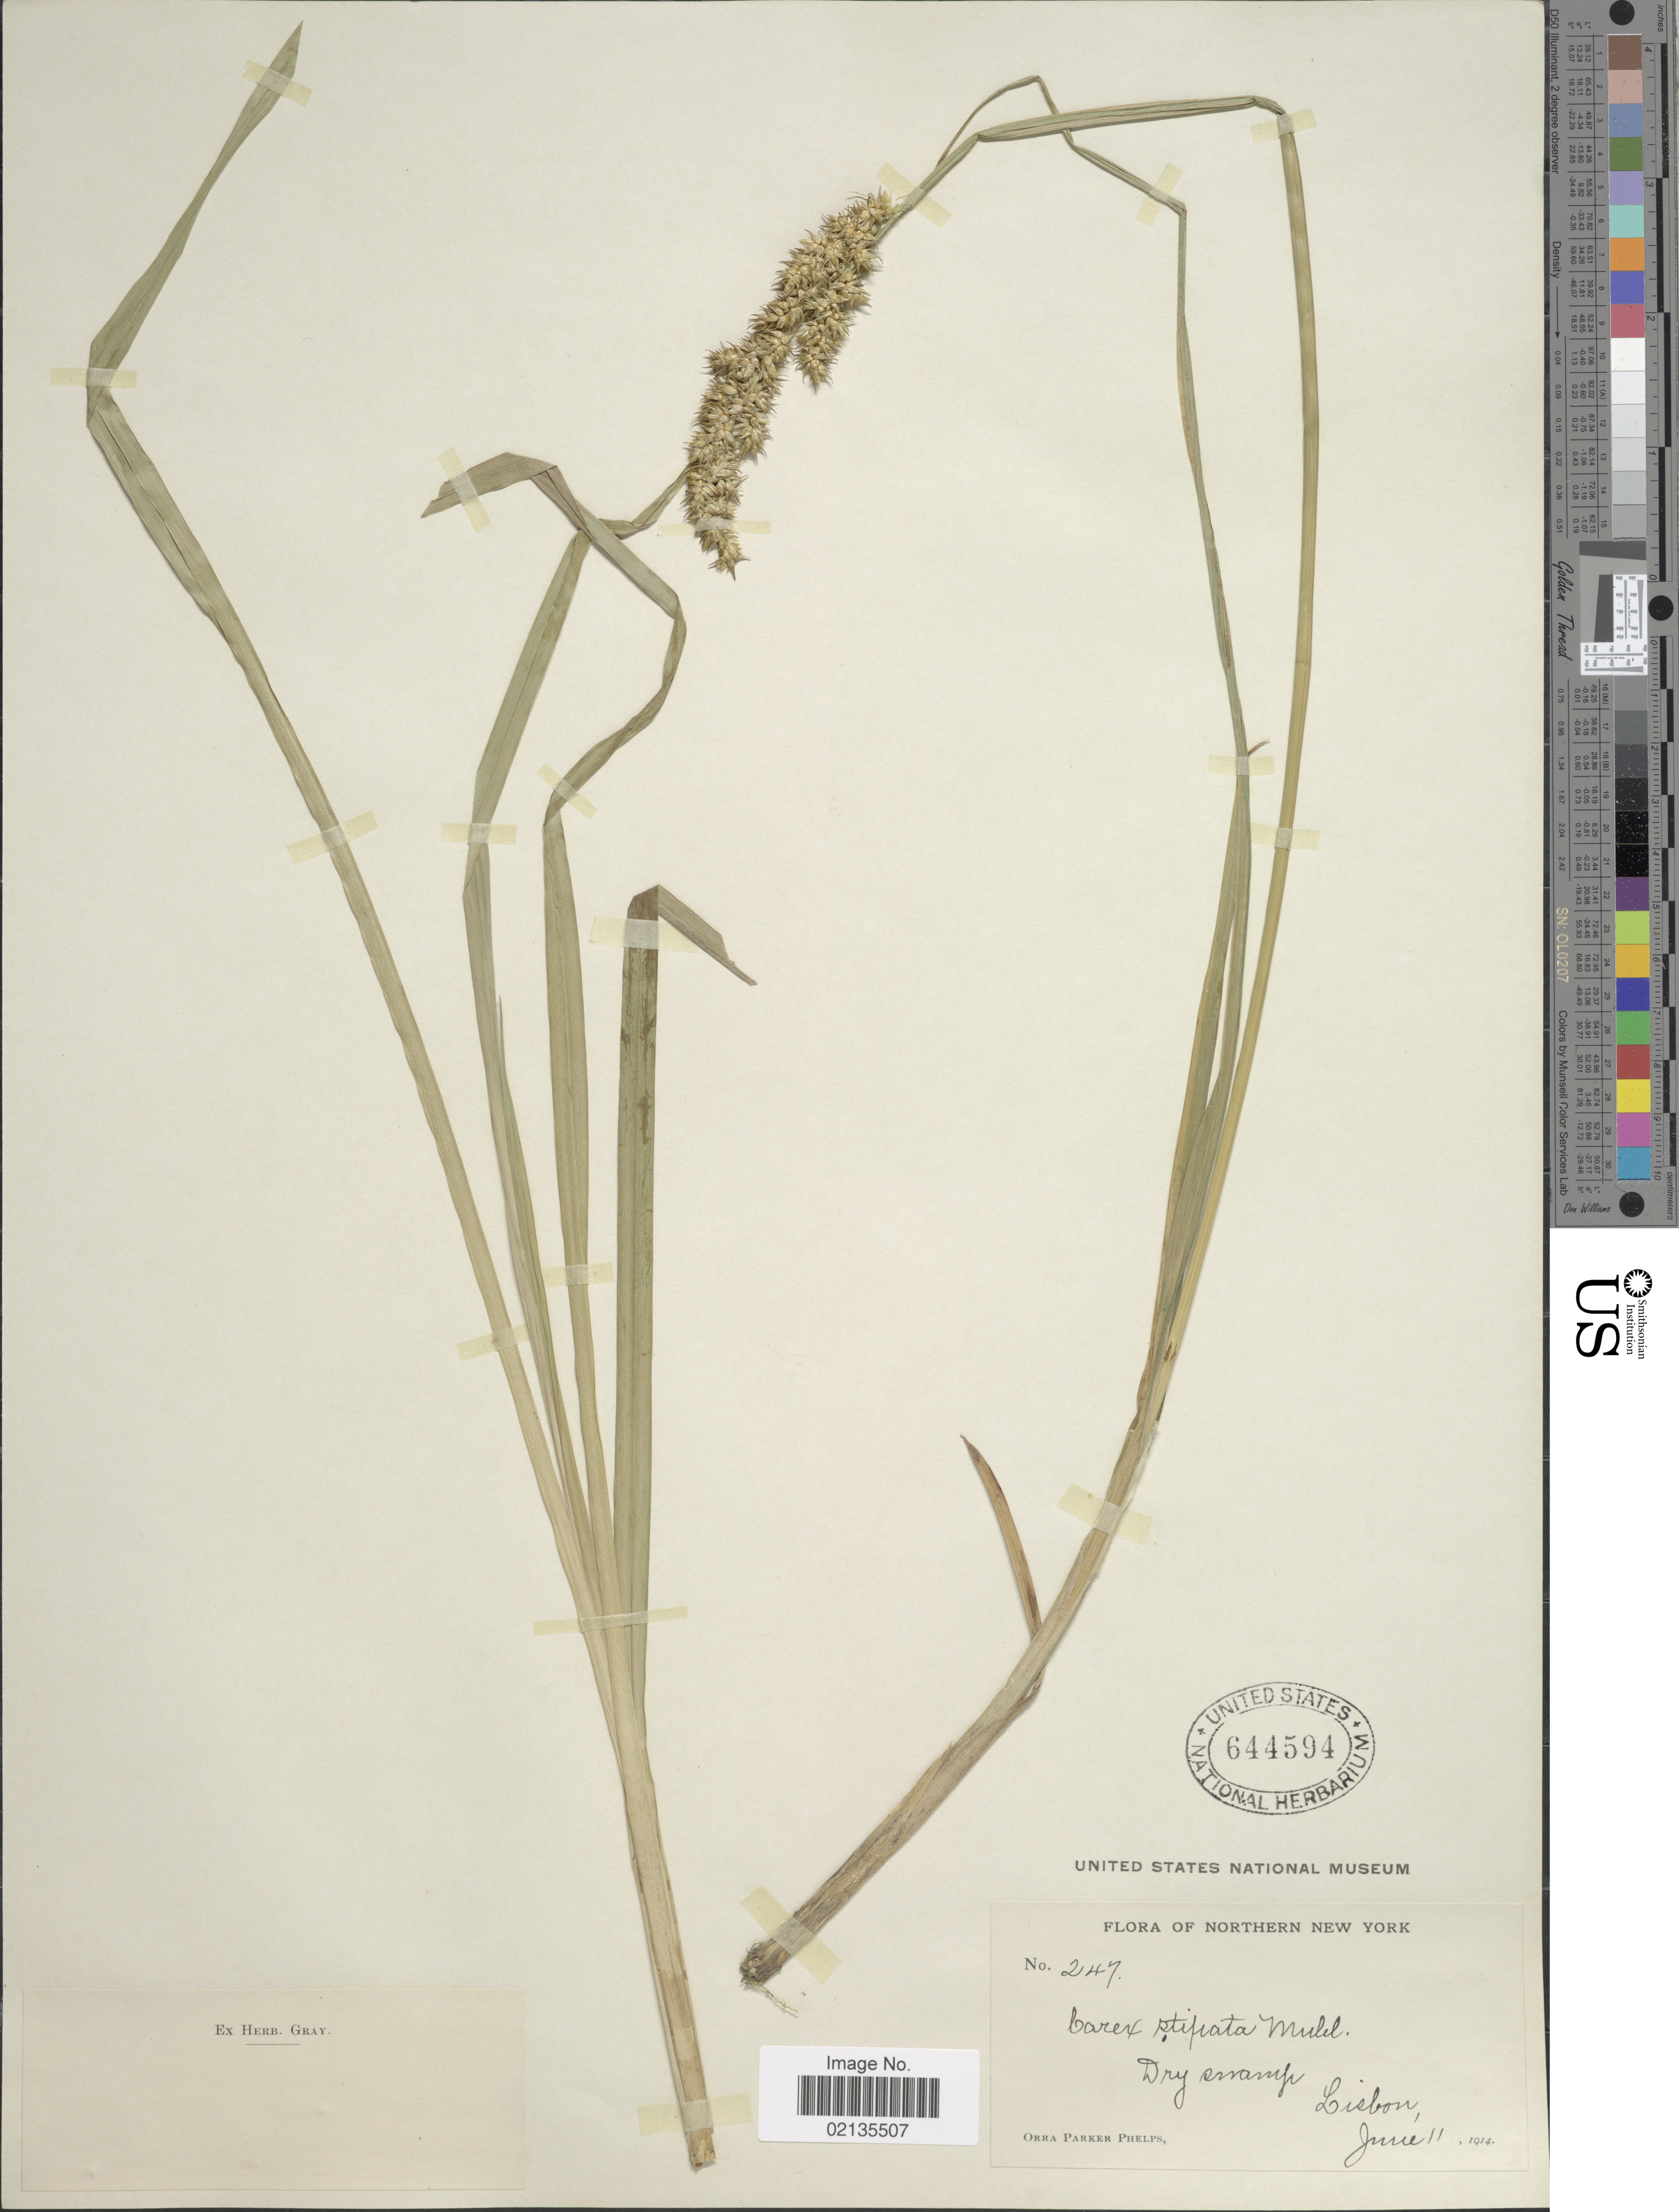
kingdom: Plantae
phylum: Tracheophyta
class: Liliopsida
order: Poales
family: Cyperaceae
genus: Carex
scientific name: Carex stipata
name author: Muhl. ex Willd.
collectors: O. P. Phelps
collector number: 247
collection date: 1914-06-11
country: United States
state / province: New York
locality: Northern New York, dry swamp, Lisbon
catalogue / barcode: US 644594